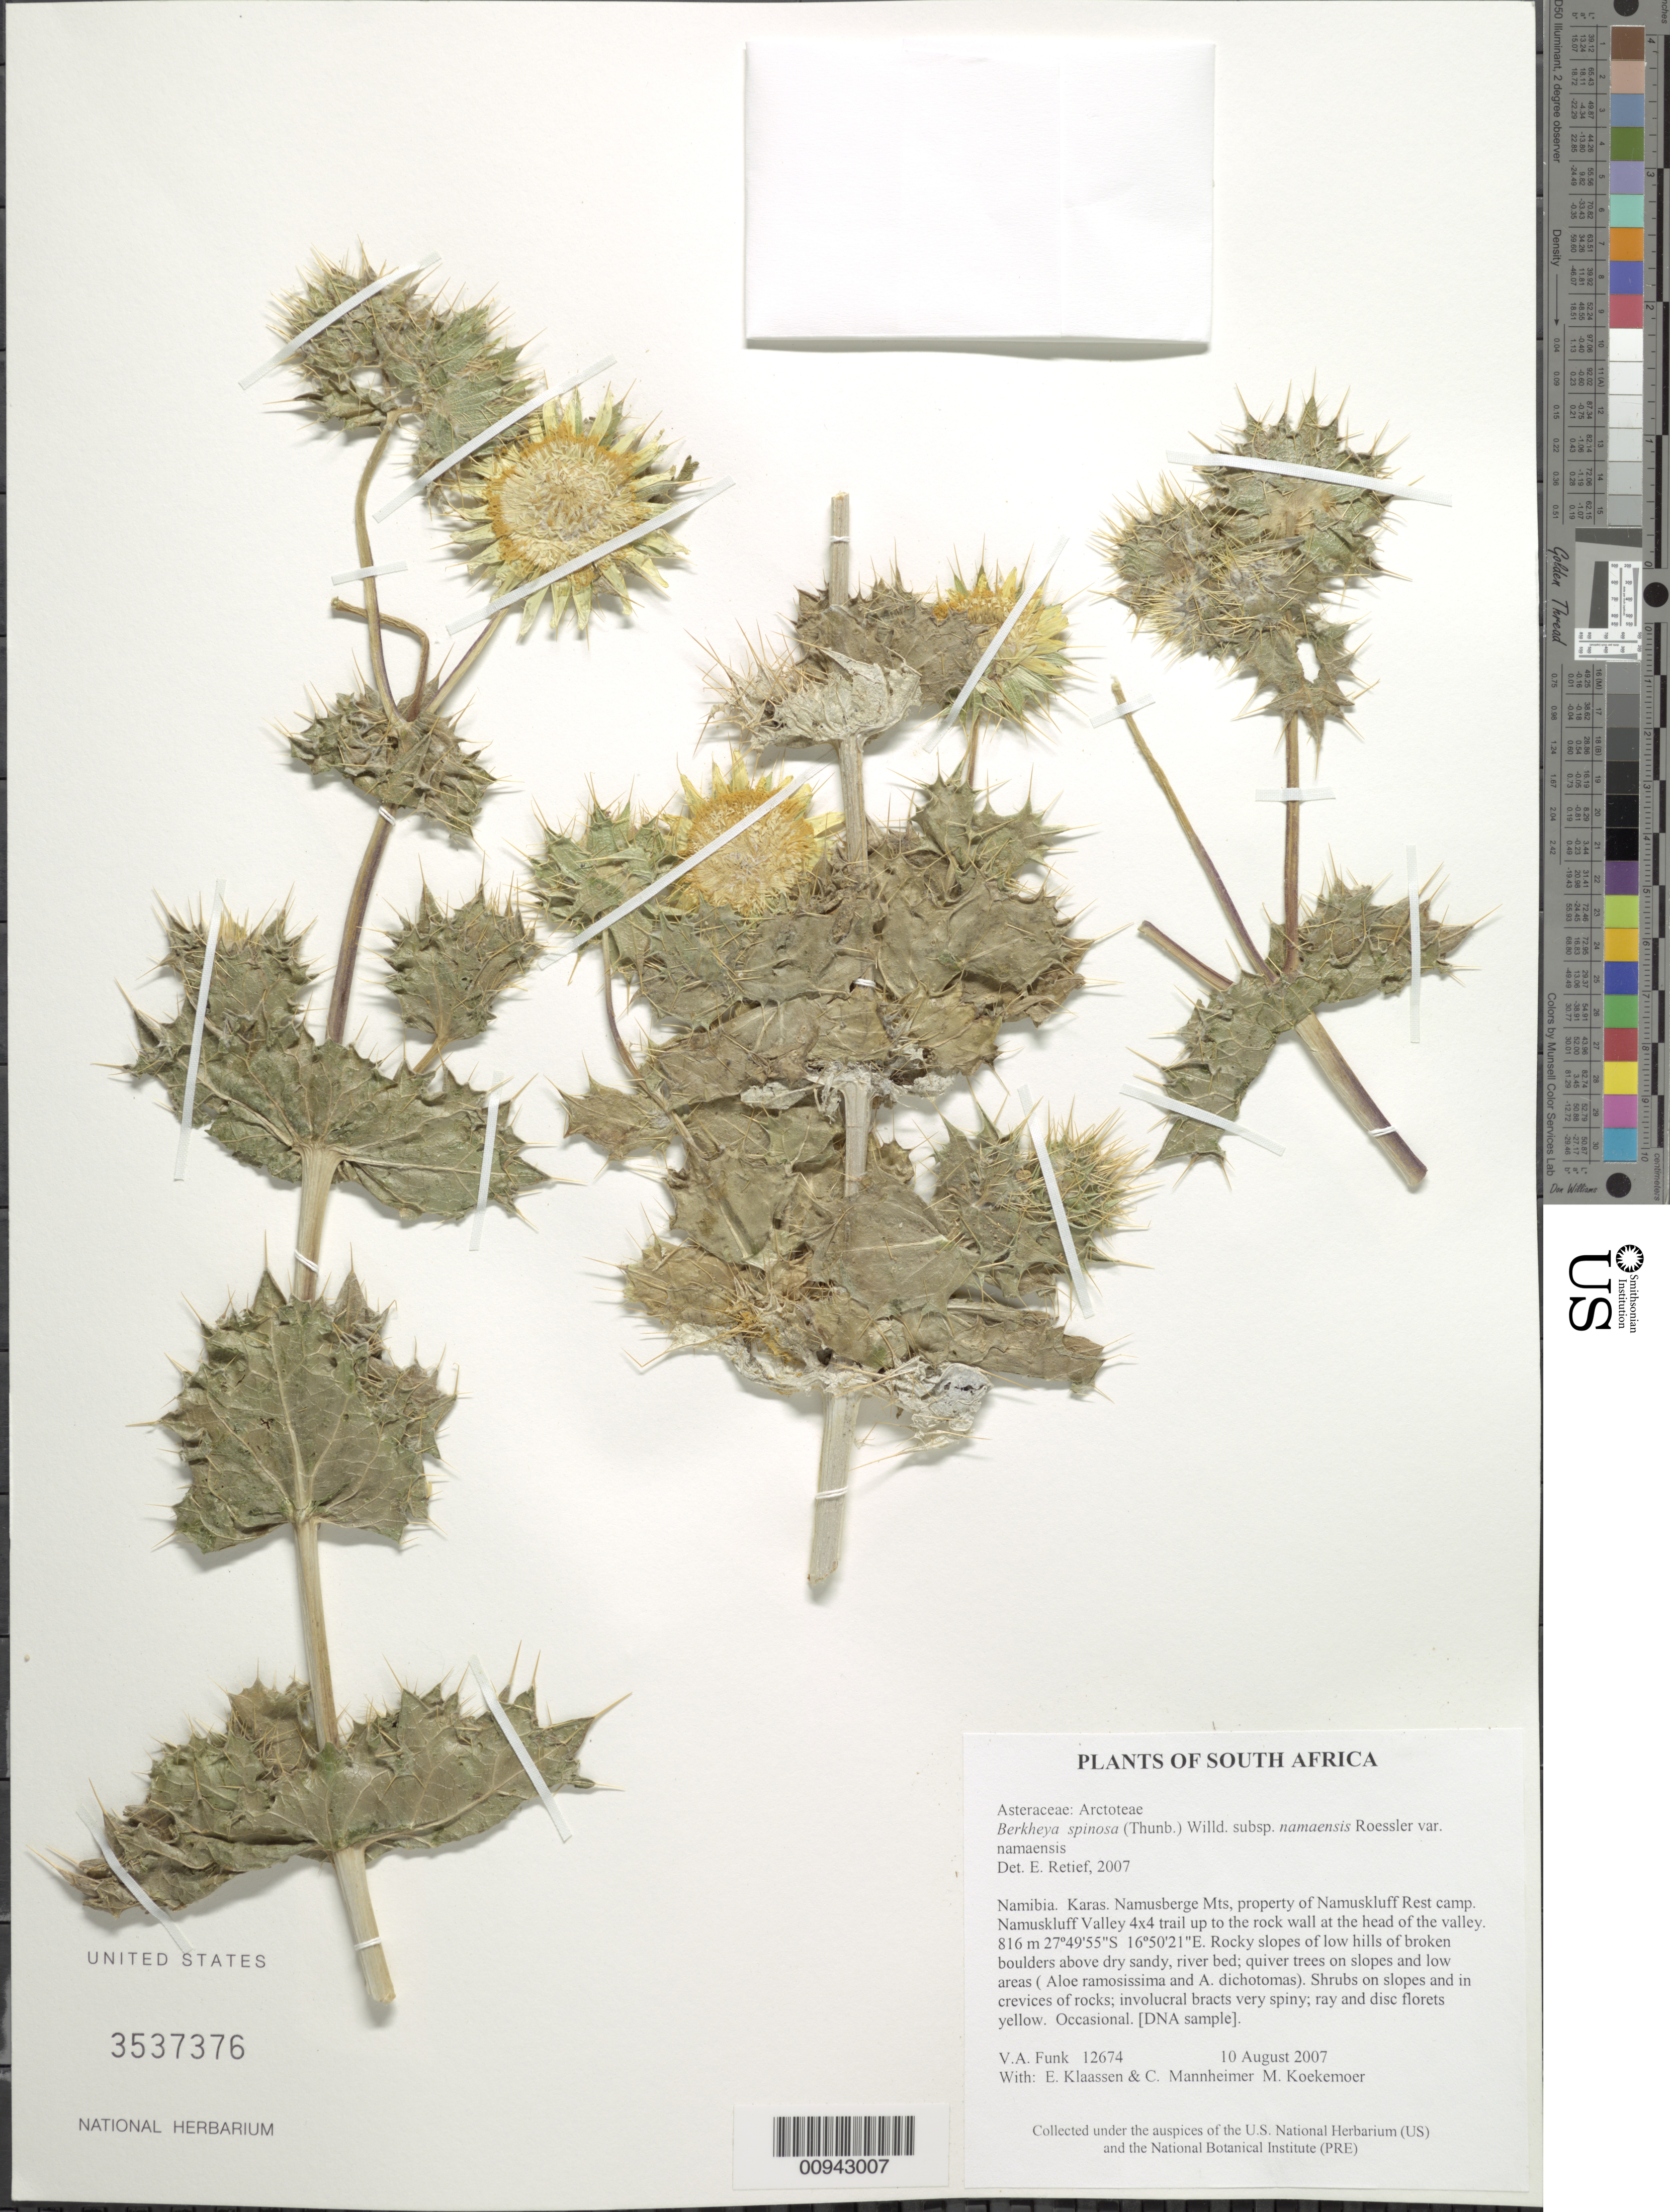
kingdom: Plantae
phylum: Tracheophyta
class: Magnoliopsida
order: Asterales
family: Asteraceae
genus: Berkheya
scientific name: Berkheya spinosa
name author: (L. f.) Druce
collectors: V. Funk, M. Koekemoer, E. S. Klaassen & C. A. Mannheimer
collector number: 12674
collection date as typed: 10 August 2007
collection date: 2007-08-10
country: Namibia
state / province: Karas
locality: Namusberge Mts, property of Namuskluff Rest camp. Namuskluff Valley 4x4 trail up to the rock wall at the head of the valley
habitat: Rocky slopes of low hills of broken boulders above dry sandy, river bed; quiver trees on slopes and low areas ( Aloe ramosissima and A. dichotomas)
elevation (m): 816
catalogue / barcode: US 3537376